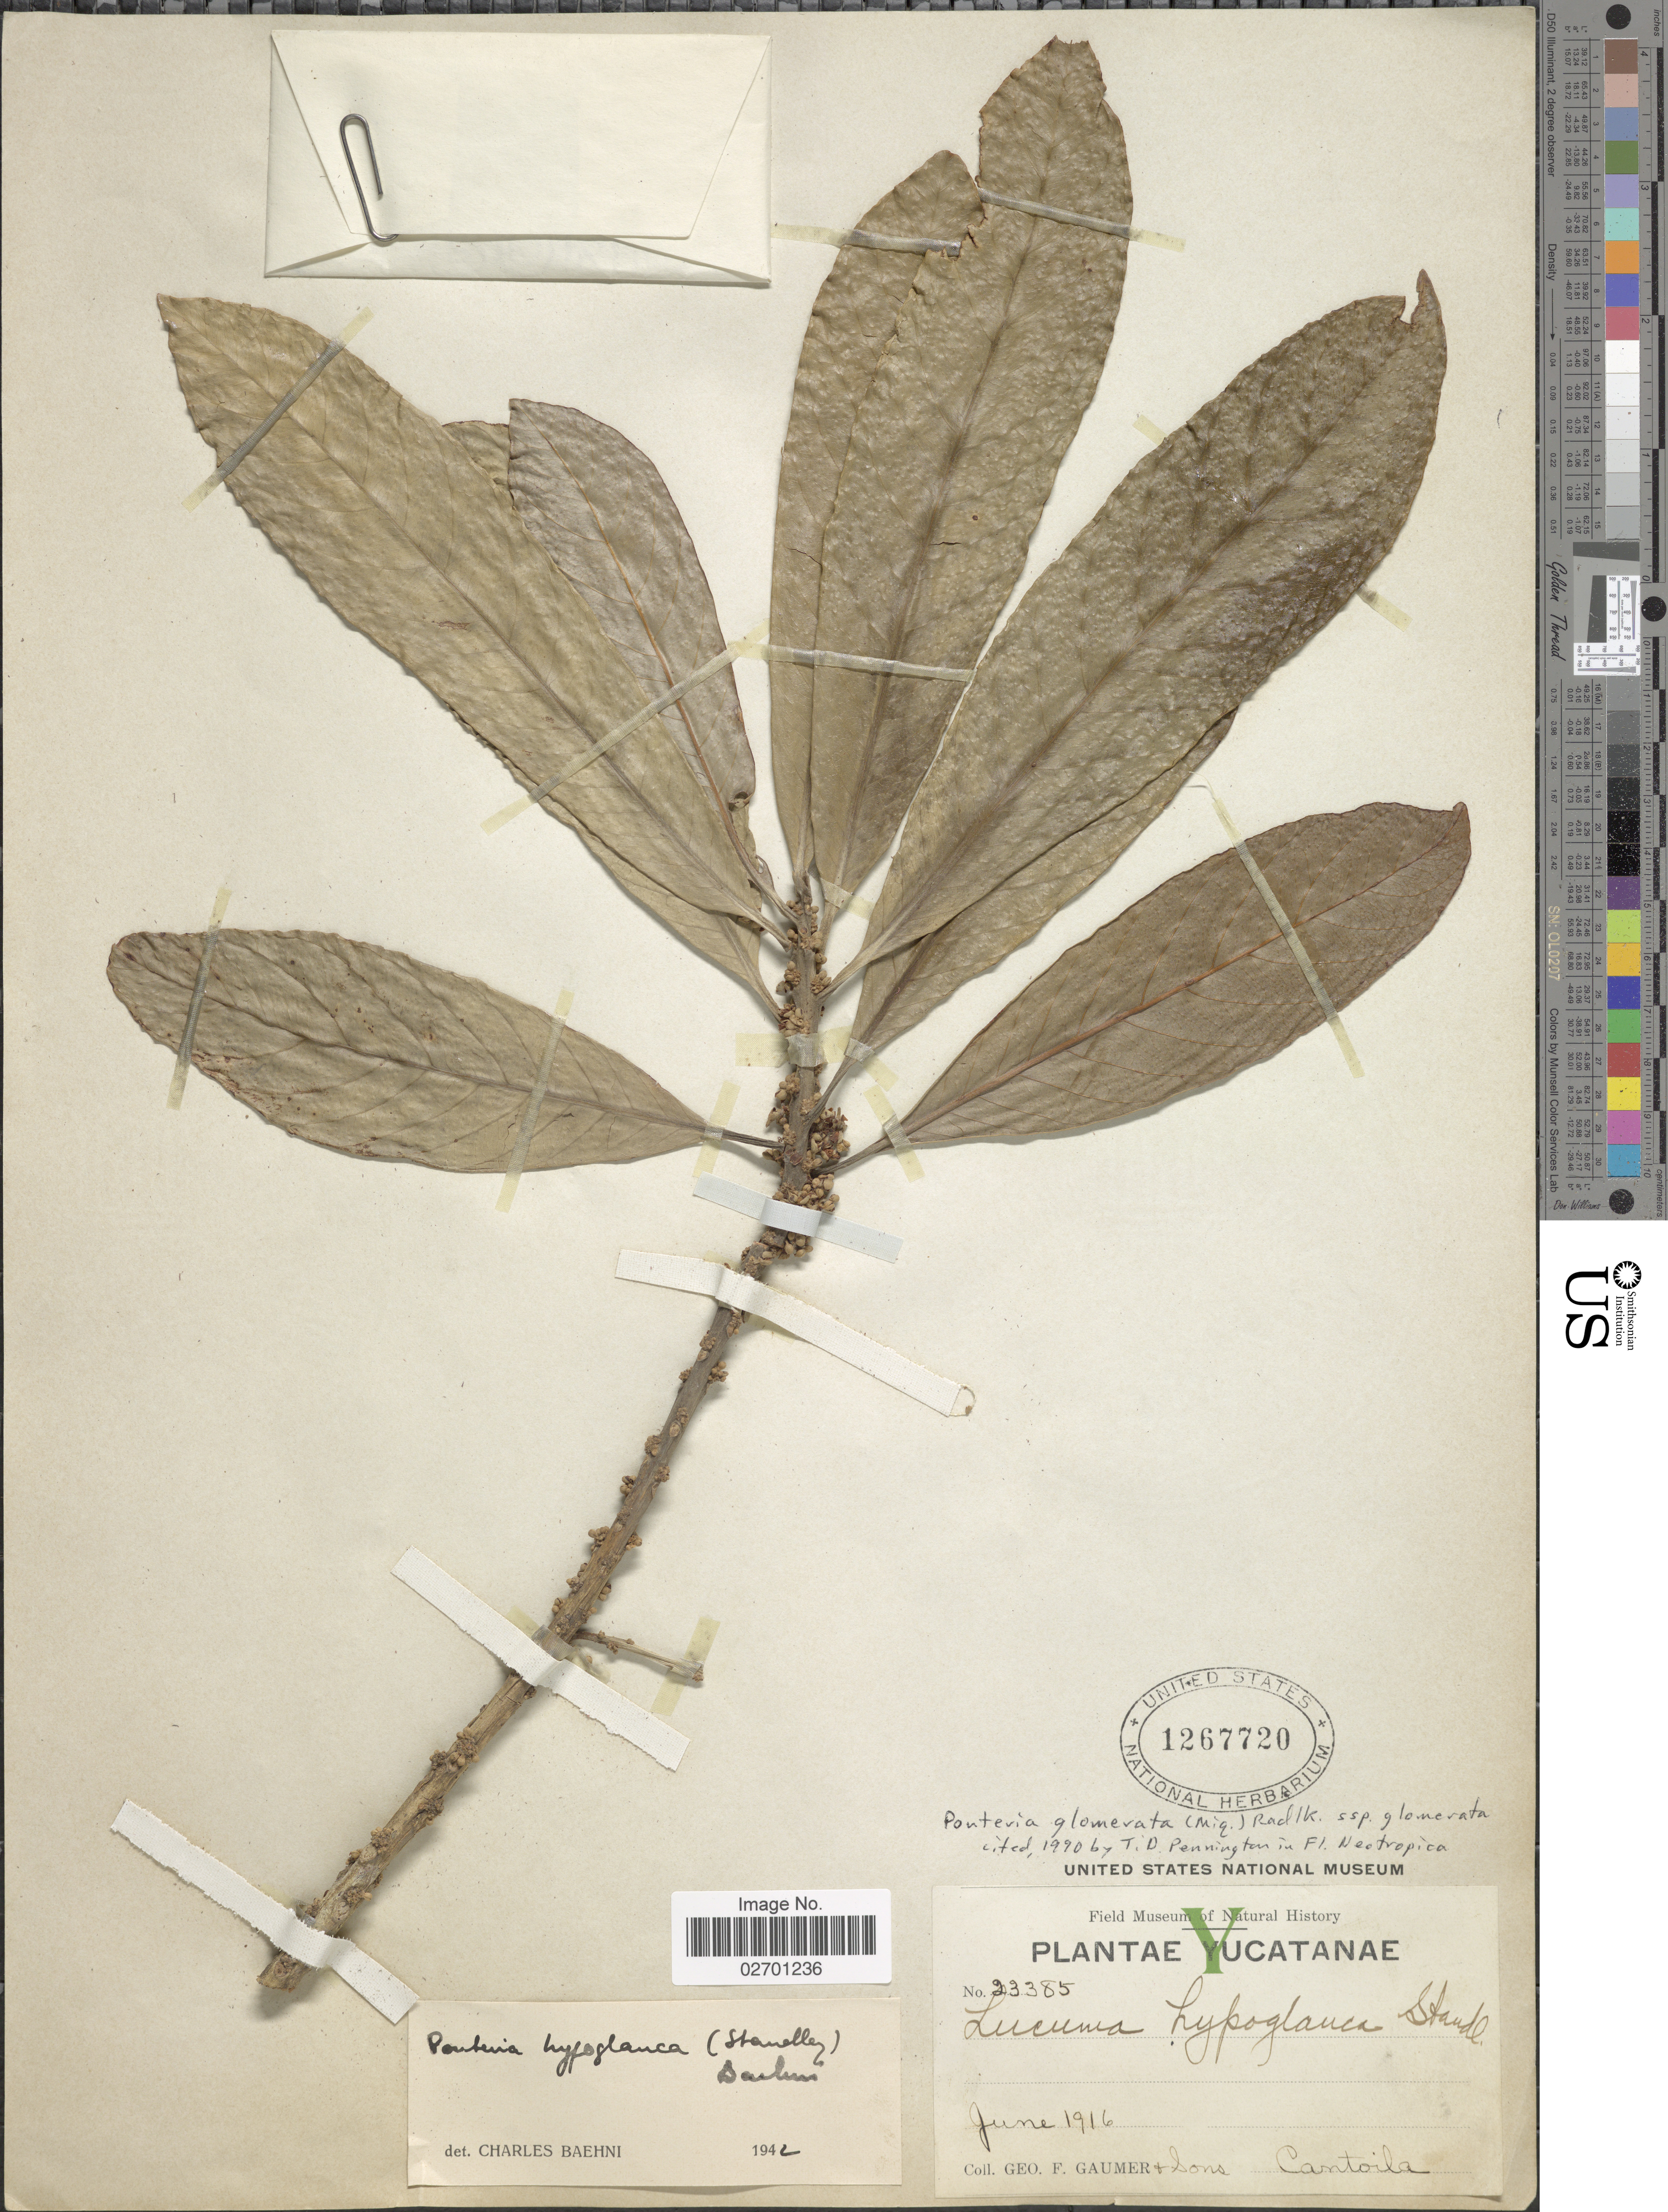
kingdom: Plantae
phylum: Tracheophyta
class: Magnoliopsida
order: Ericales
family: Sapotaceae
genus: Pouteria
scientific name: Pouteria glomerata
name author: (Miq.) Radlk.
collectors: G. F. Gaumer & et al.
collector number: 23385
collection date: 1916-06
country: Mexico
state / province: Yucatán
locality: Yucatanae, Cantoila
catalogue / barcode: US 1267720